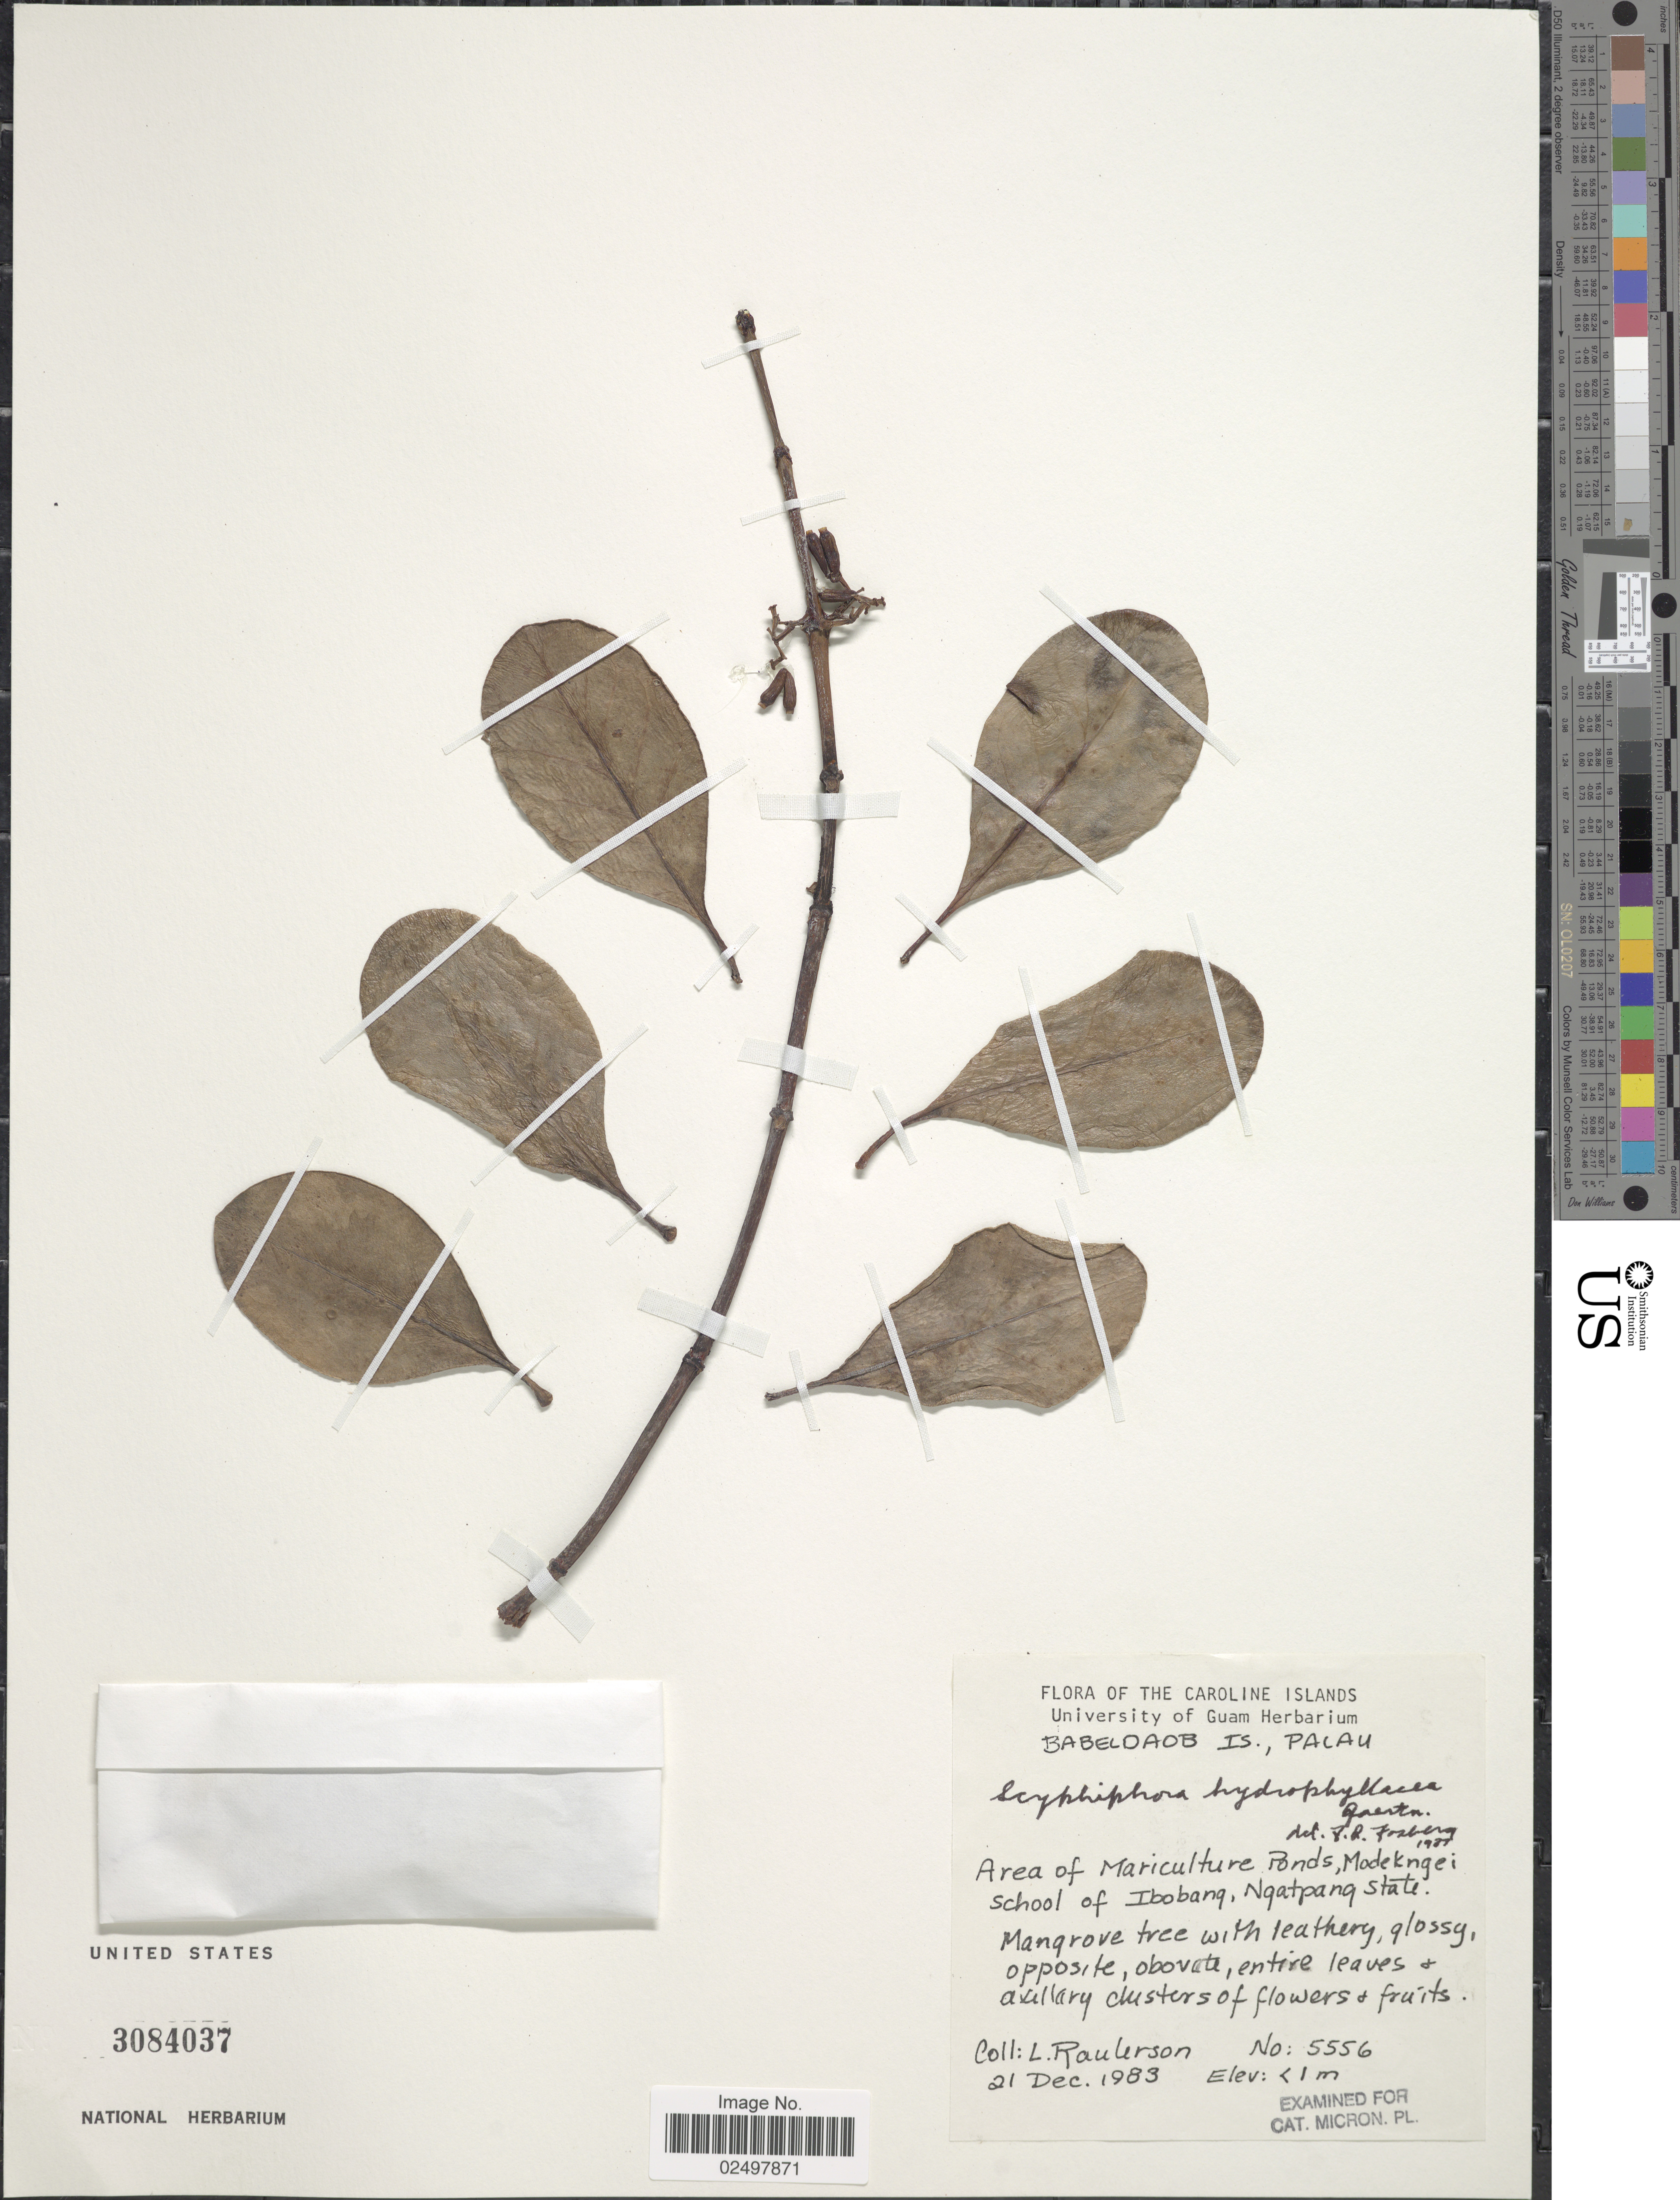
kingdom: Plantae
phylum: Tracheophyta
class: Magnoliopsida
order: Gentianales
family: Rubiaceae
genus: Scyphiphora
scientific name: Scyphiphora hydrophyllacea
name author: Gaertn.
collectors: L. Raulerson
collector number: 5556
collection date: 1983-12-21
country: Palau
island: Babeldaob [Babelthuap]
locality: Caroline Islands, Babeldaob Is., Palau, area of Maricutlure Ponds, Modekngei School of Ibobang, Ngatpang State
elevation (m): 1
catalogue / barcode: US 3084037